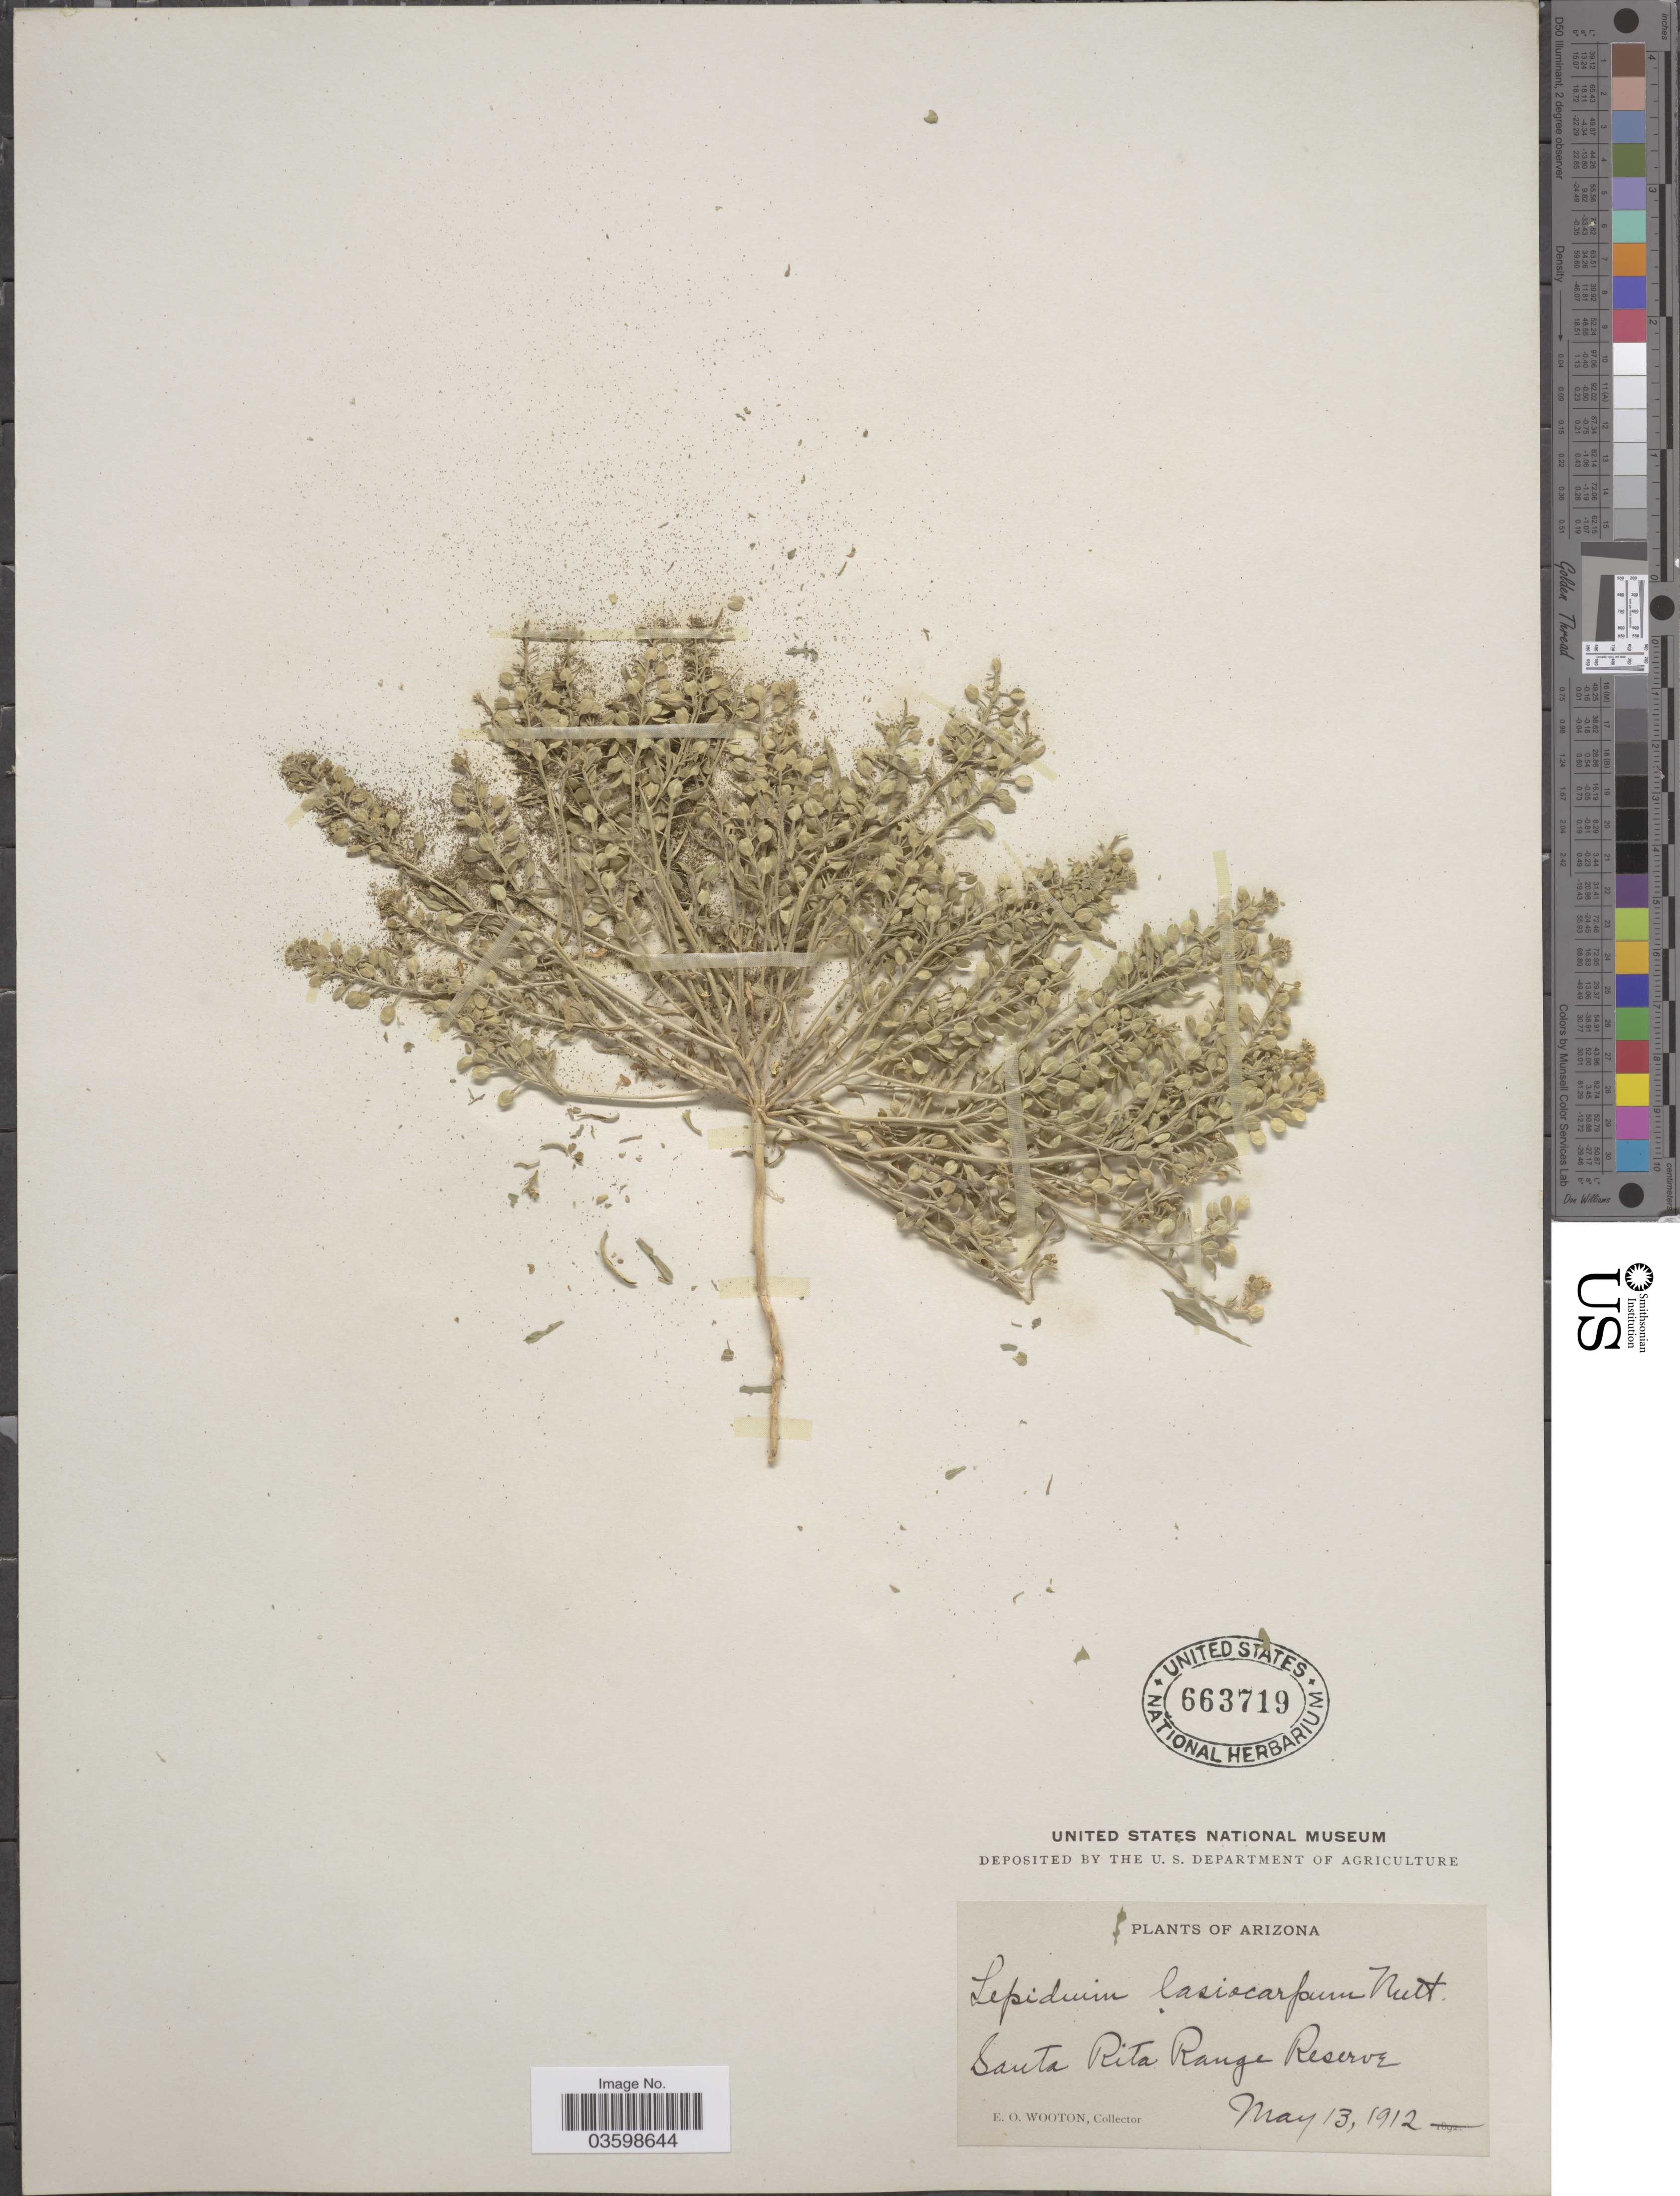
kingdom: Plantae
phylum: Tracheophyta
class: Magnoliopsida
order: Brassicales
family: Brassicaceae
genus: Lepidium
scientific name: Lepidium lasiocarpum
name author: Nutt.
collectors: E. O. Wooton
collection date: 1912-05-13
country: United States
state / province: Arizona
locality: Santa Rita Range Reserve.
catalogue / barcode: US 663719